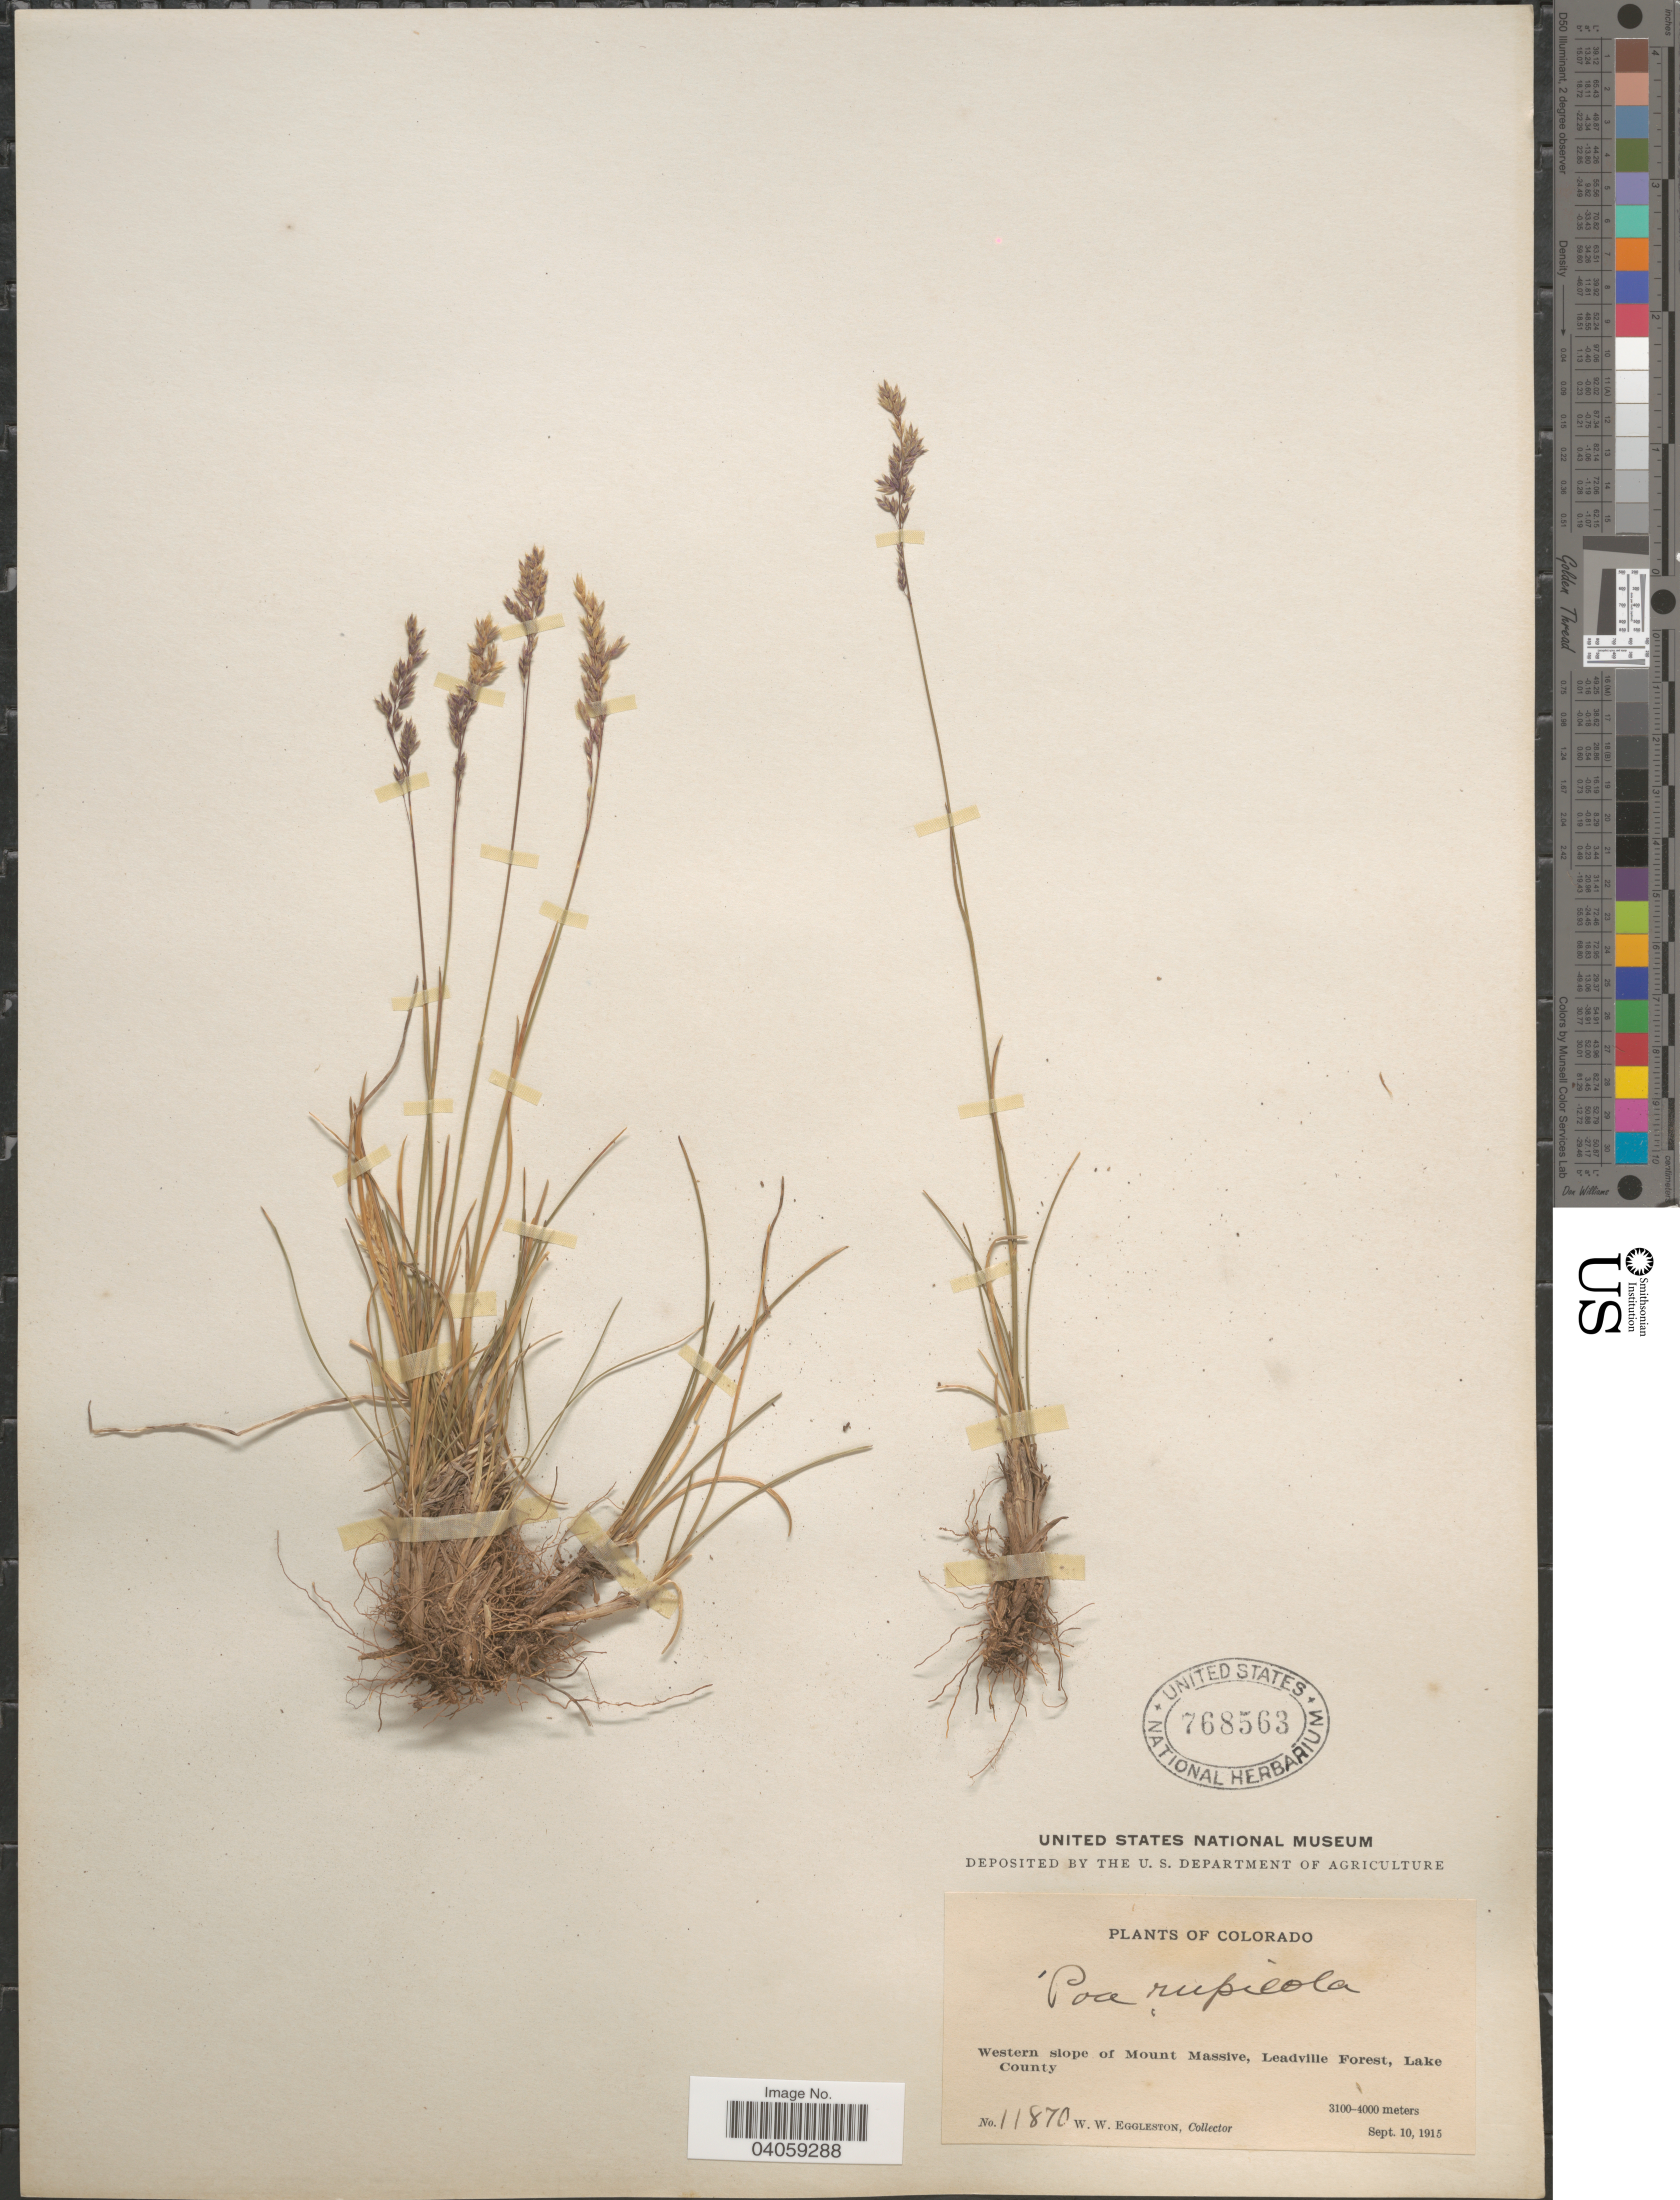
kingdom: Plantae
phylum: Tracheophyta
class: Liliopsida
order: Poales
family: Poaceae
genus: Poa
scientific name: Poa glauca subsp. rupicola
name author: (Nash) W.A. Weber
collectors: W. W. Eggleston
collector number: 11870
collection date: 1915-09-10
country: United States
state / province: Colorado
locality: Western slope of Mount Massive, Leadville Forest, Lake County.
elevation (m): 3100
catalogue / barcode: US 768563